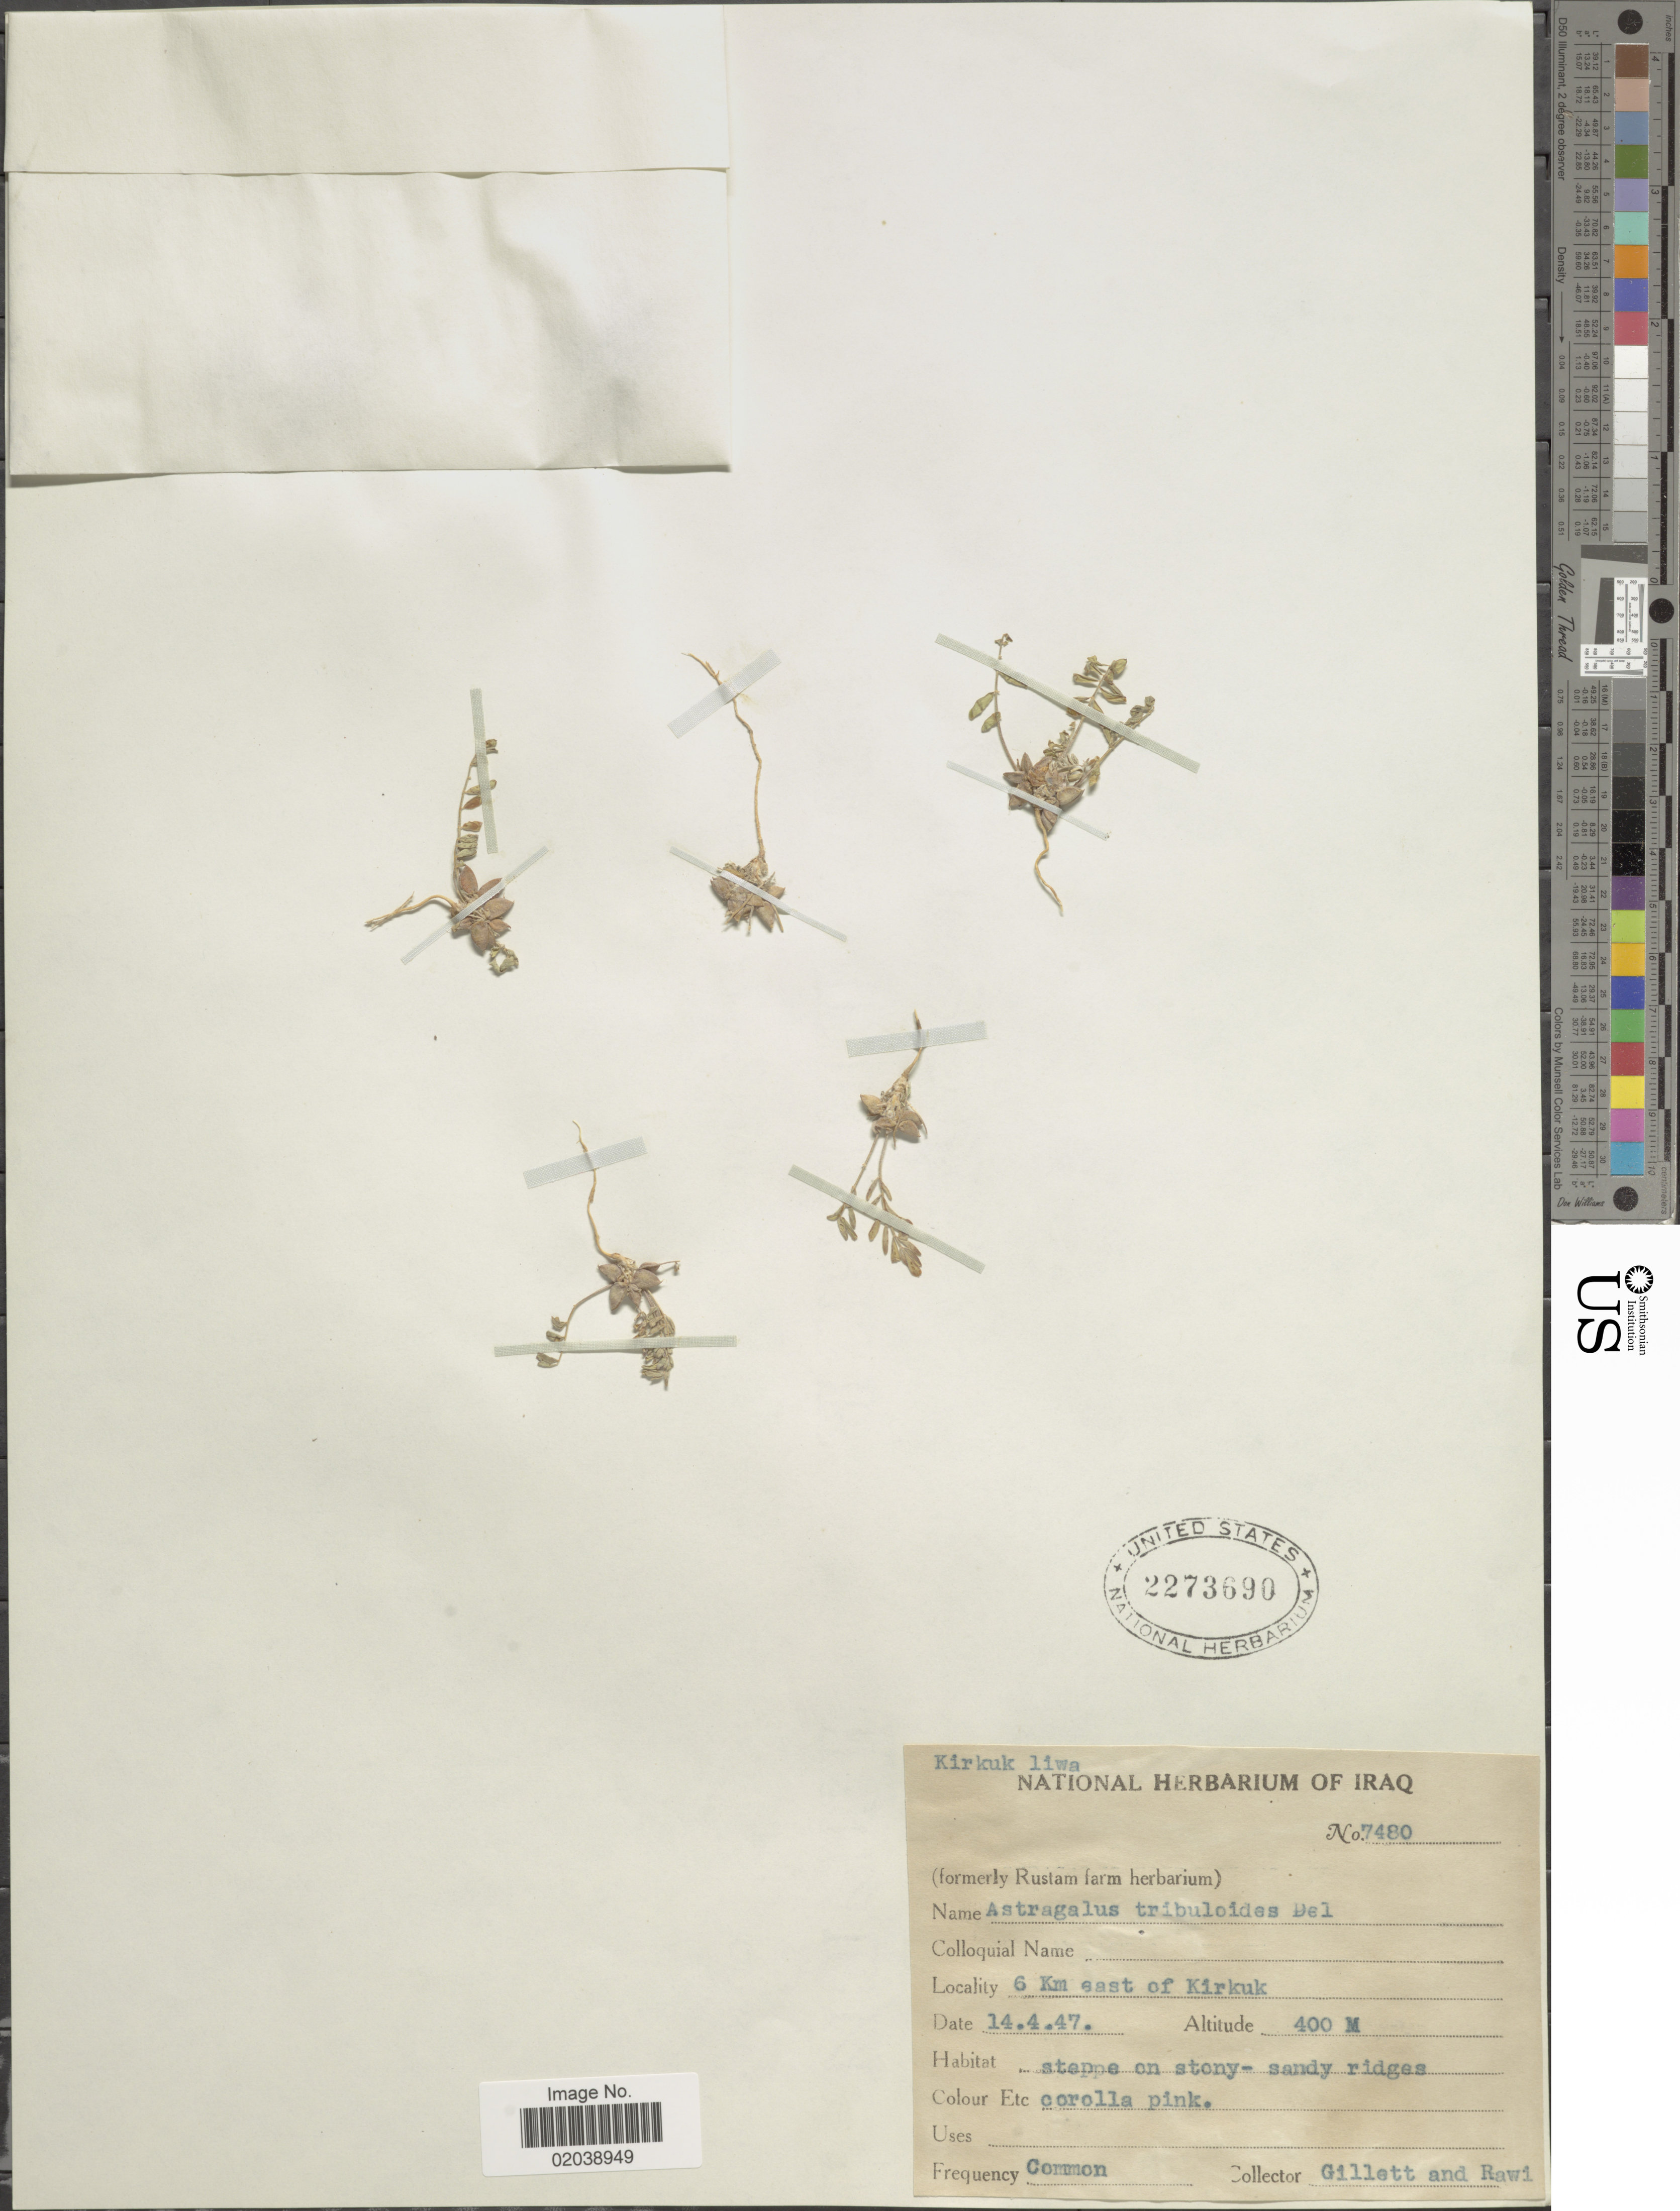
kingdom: Plantae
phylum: Tracheophyta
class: Magnoliopsida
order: Fabales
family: Fabaceae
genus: Astragalus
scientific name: Astragalus tribuloides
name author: Delile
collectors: Gillett, -- & -. Rawi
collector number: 7480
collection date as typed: Transcribed d/m/y: 14/4/47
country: Iraq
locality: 6 km east of Kirkuk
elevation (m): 400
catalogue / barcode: US 2273690